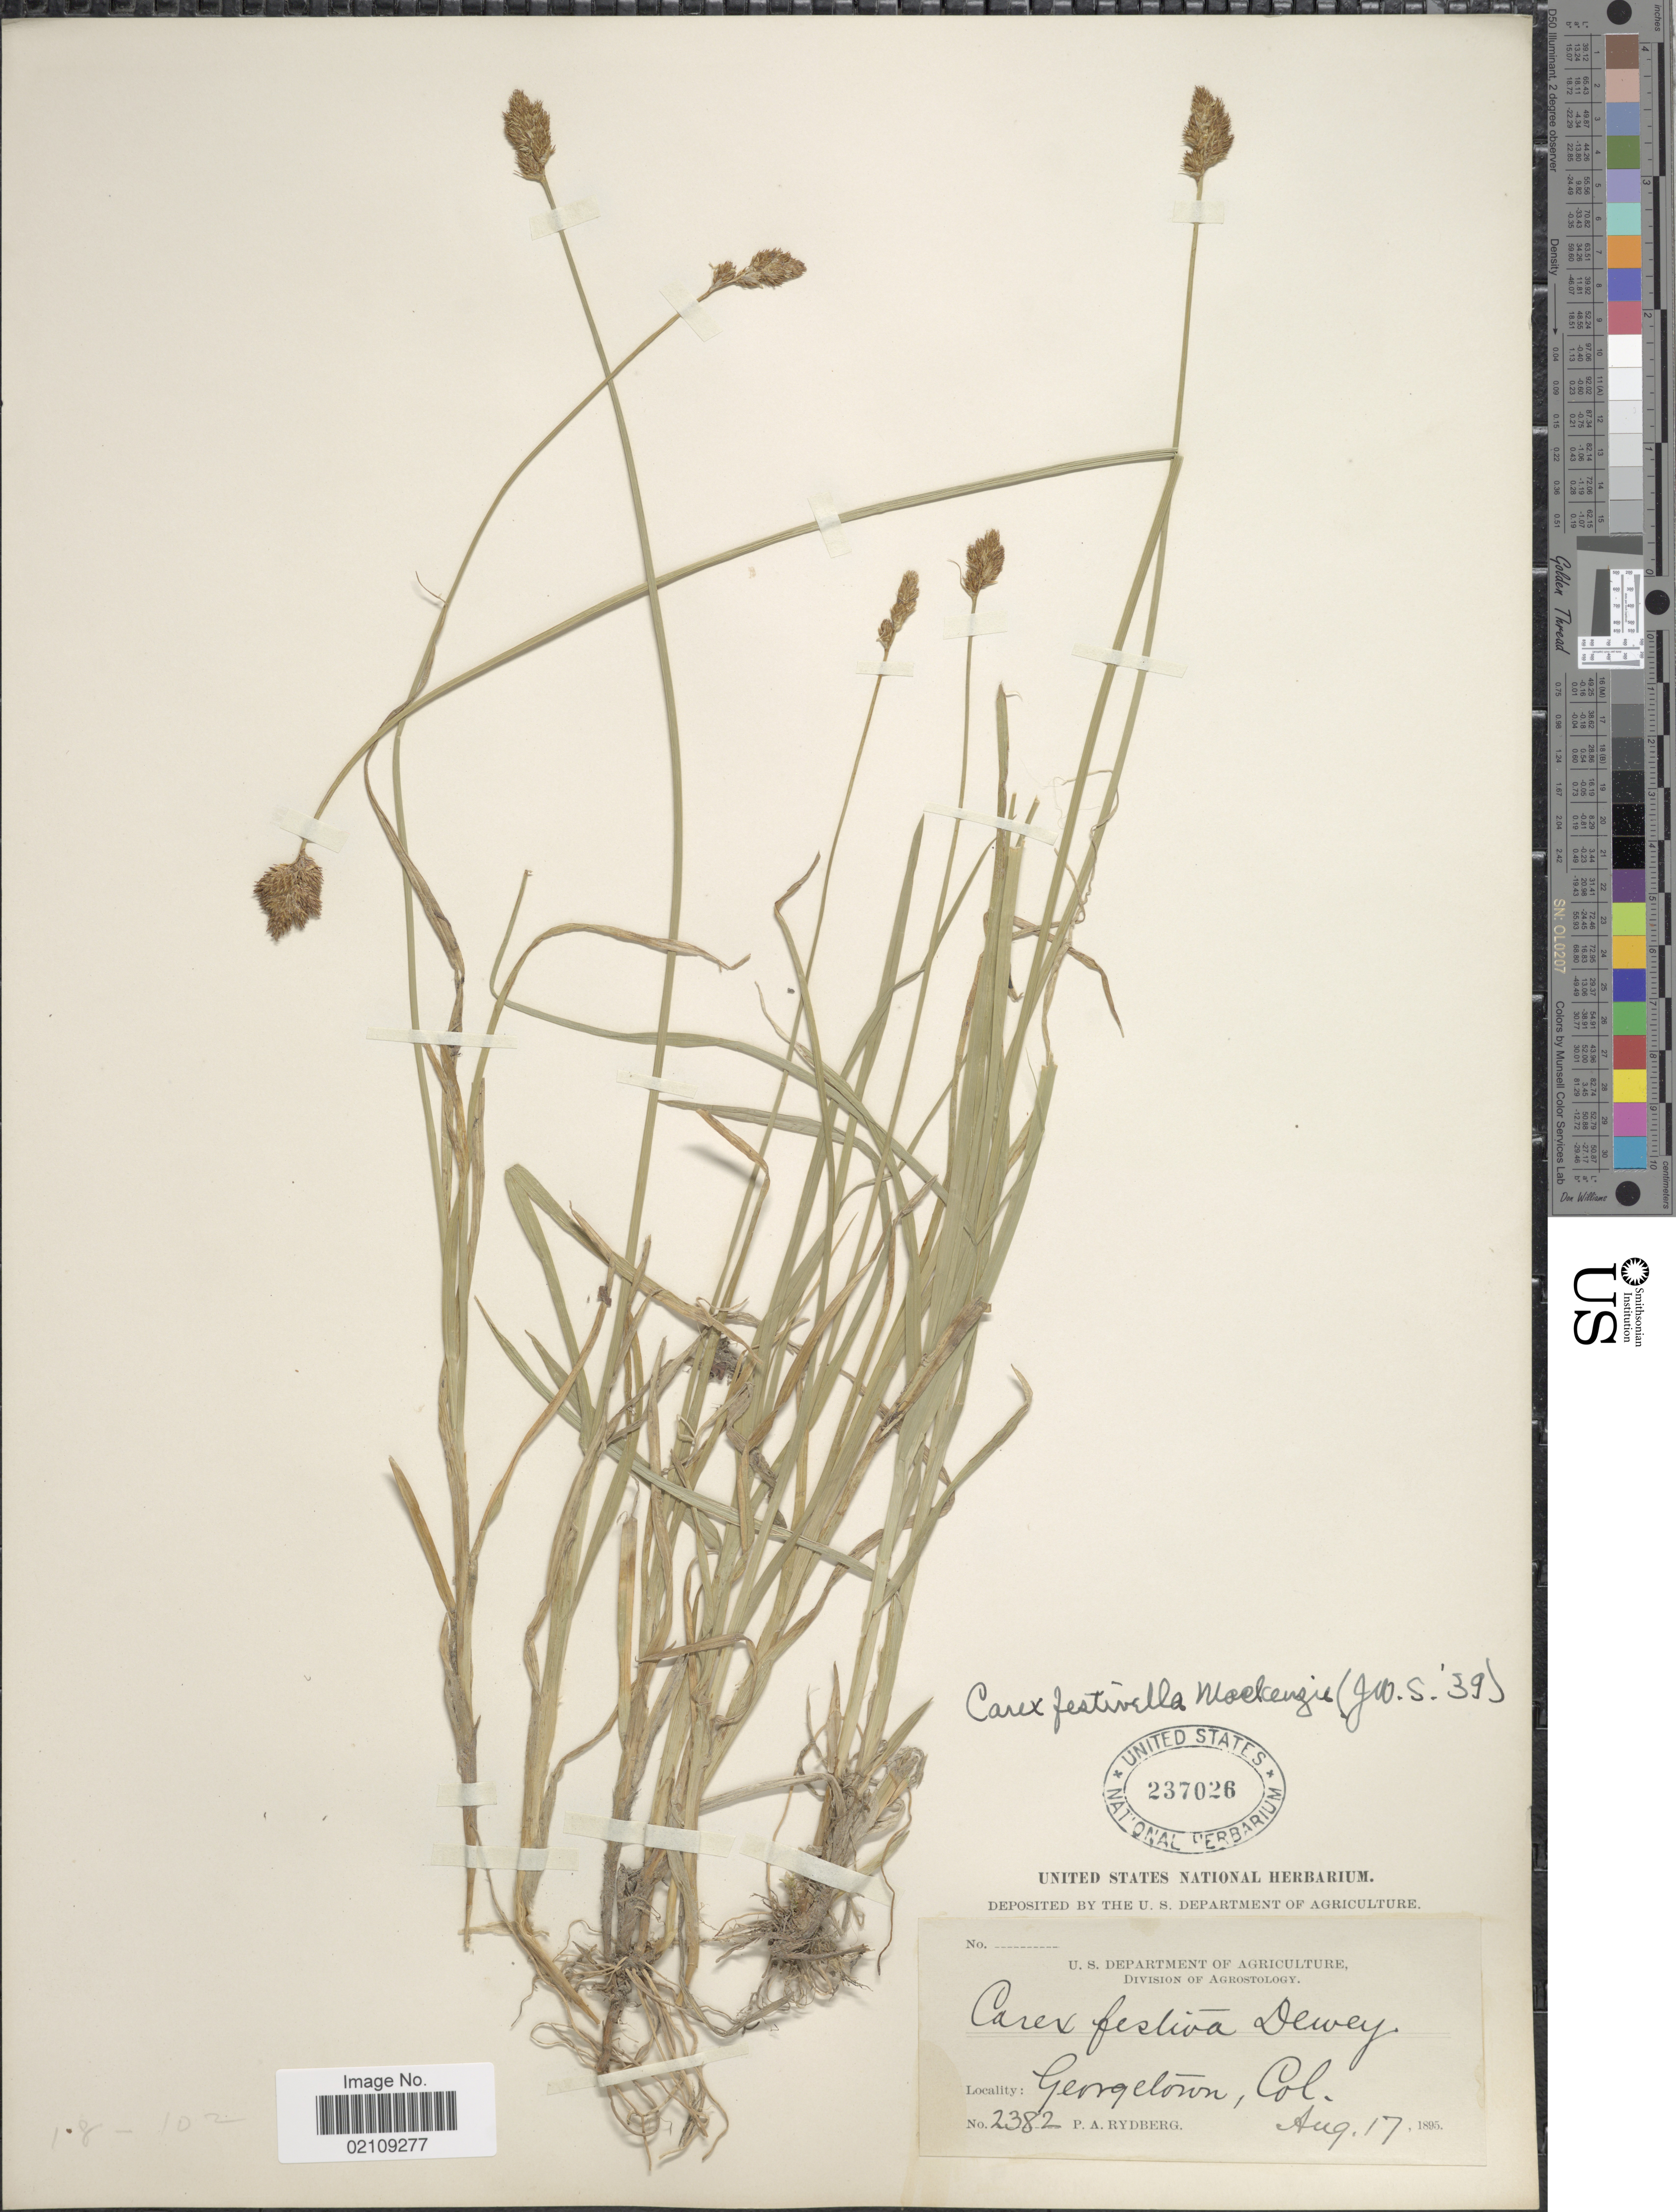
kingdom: Plantae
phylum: Tracheophyta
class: Liliopsida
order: Poales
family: Cyperaceae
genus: Carex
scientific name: Carex microptera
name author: Mack.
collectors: P. A. Rydberg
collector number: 2382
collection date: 1895-08-17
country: United States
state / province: Colorado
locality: Georgetown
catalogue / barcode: US 237026